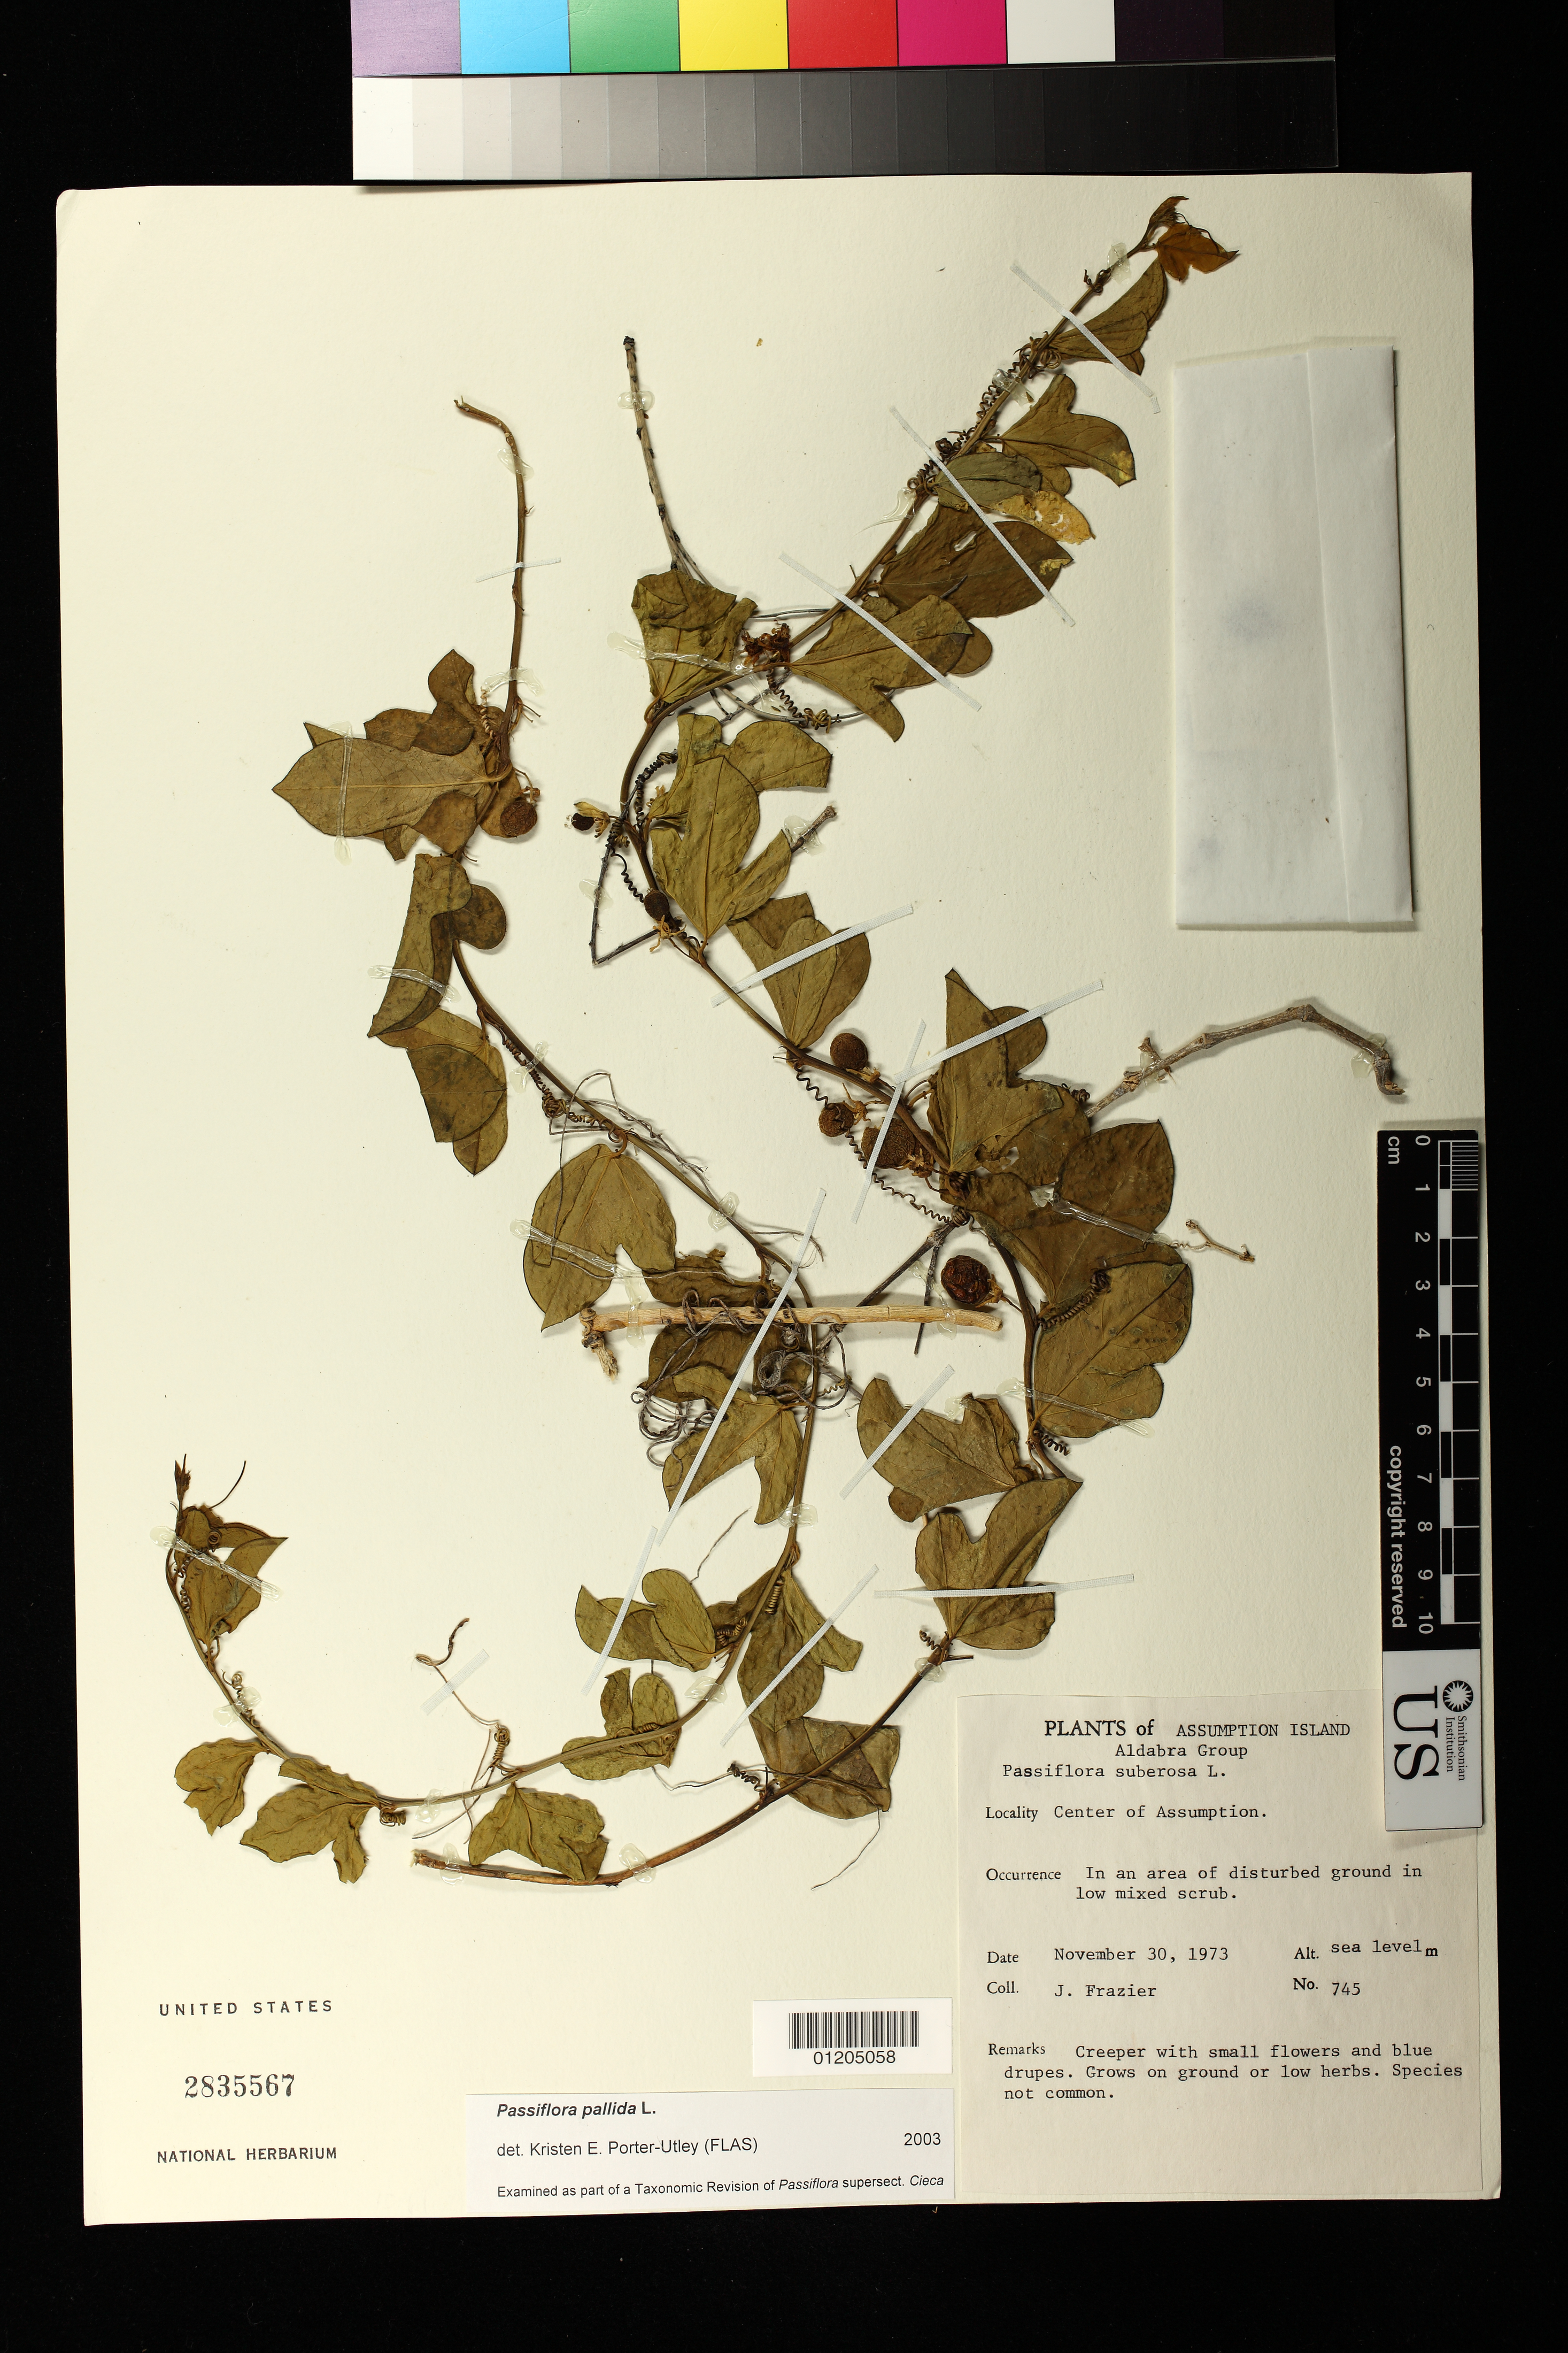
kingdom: Plantae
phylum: Tracheophyta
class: Magnoliopsida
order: Malpighiales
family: Passifloraceae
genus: Passiflora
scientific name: Passiflora pallida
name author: L.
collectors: J. Frazier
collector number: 745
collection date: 1973-11-30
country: Seychelles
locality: Aldabra Group. Center of Assumption. In area of disturbed ground in low mixed scrub.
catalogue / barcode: US 2835567